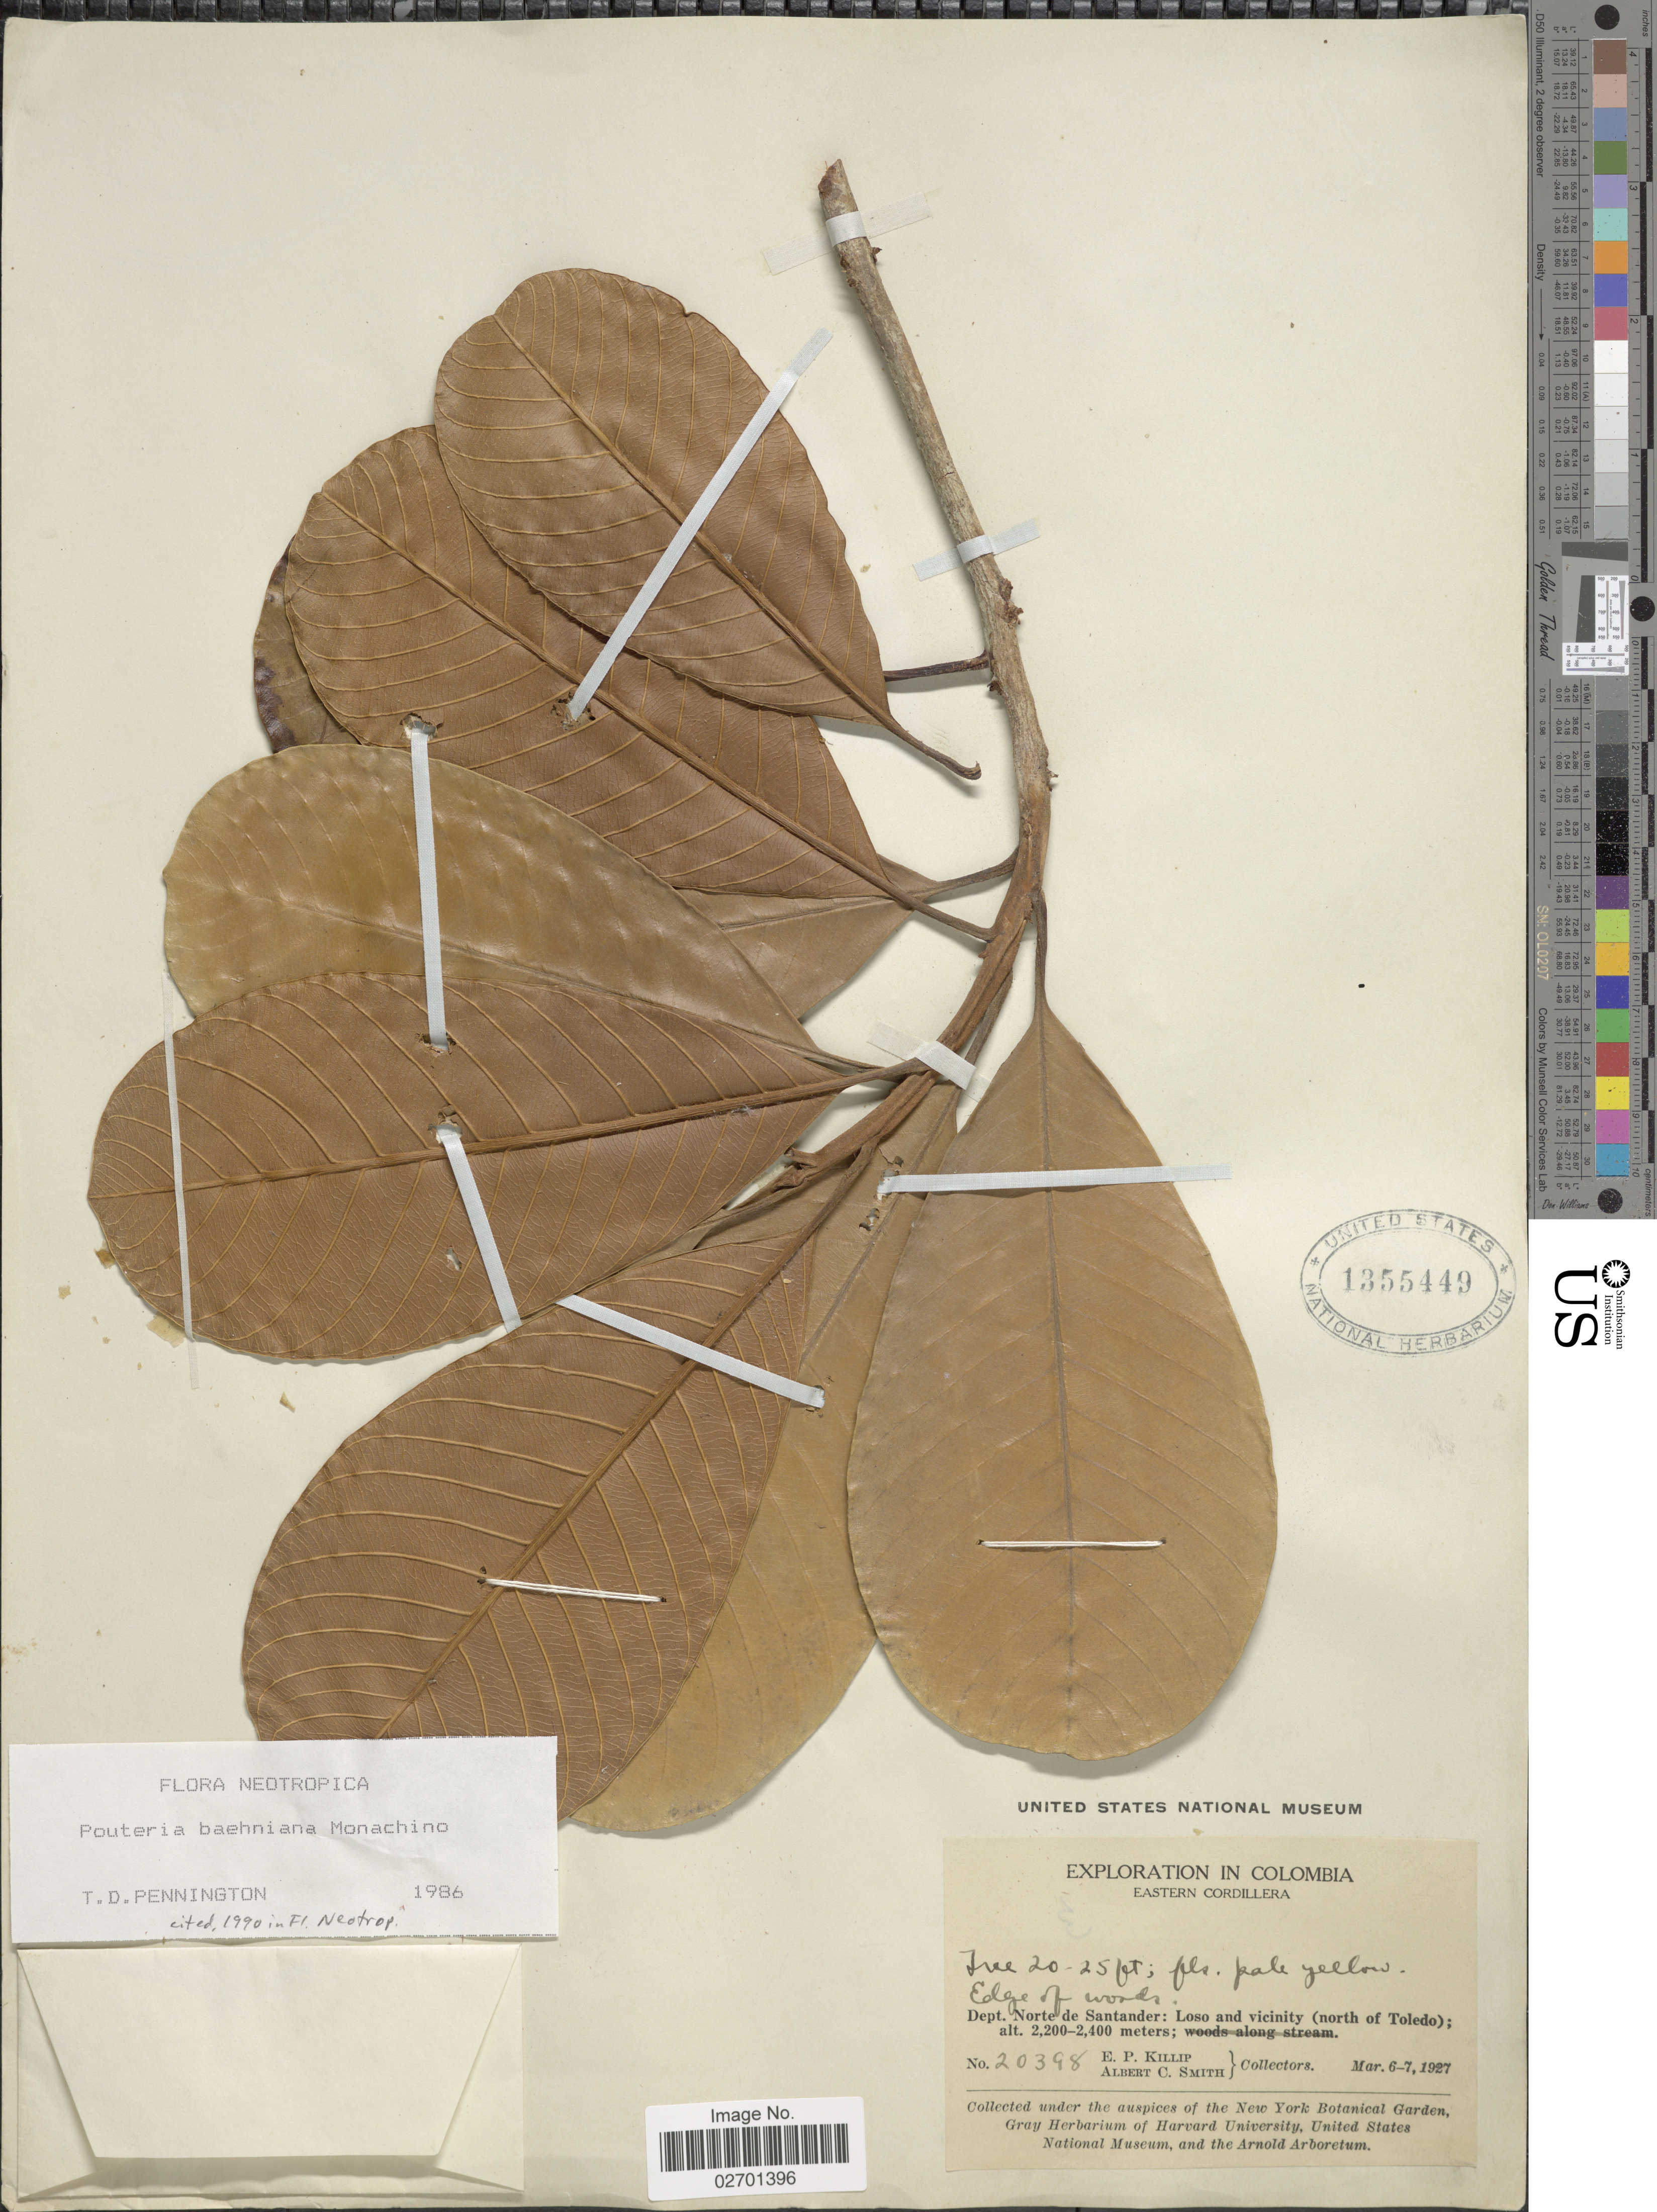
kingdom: Plantae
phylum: Tracheophyta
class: Magnoliopsida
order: Ericales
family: Sapotaceae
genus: Pouteria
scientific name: Pouteria baehniana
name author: Monach.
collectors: E. P. Killip & A. C. Smith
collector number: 20398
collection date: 1927-03-06/1927-03-07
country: Colombia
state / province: Norte de Santander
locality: Eastern Cordillera, Loso and vicinity (north of Toledo), edge of woods.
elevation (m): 2200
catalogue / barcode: US 1355449